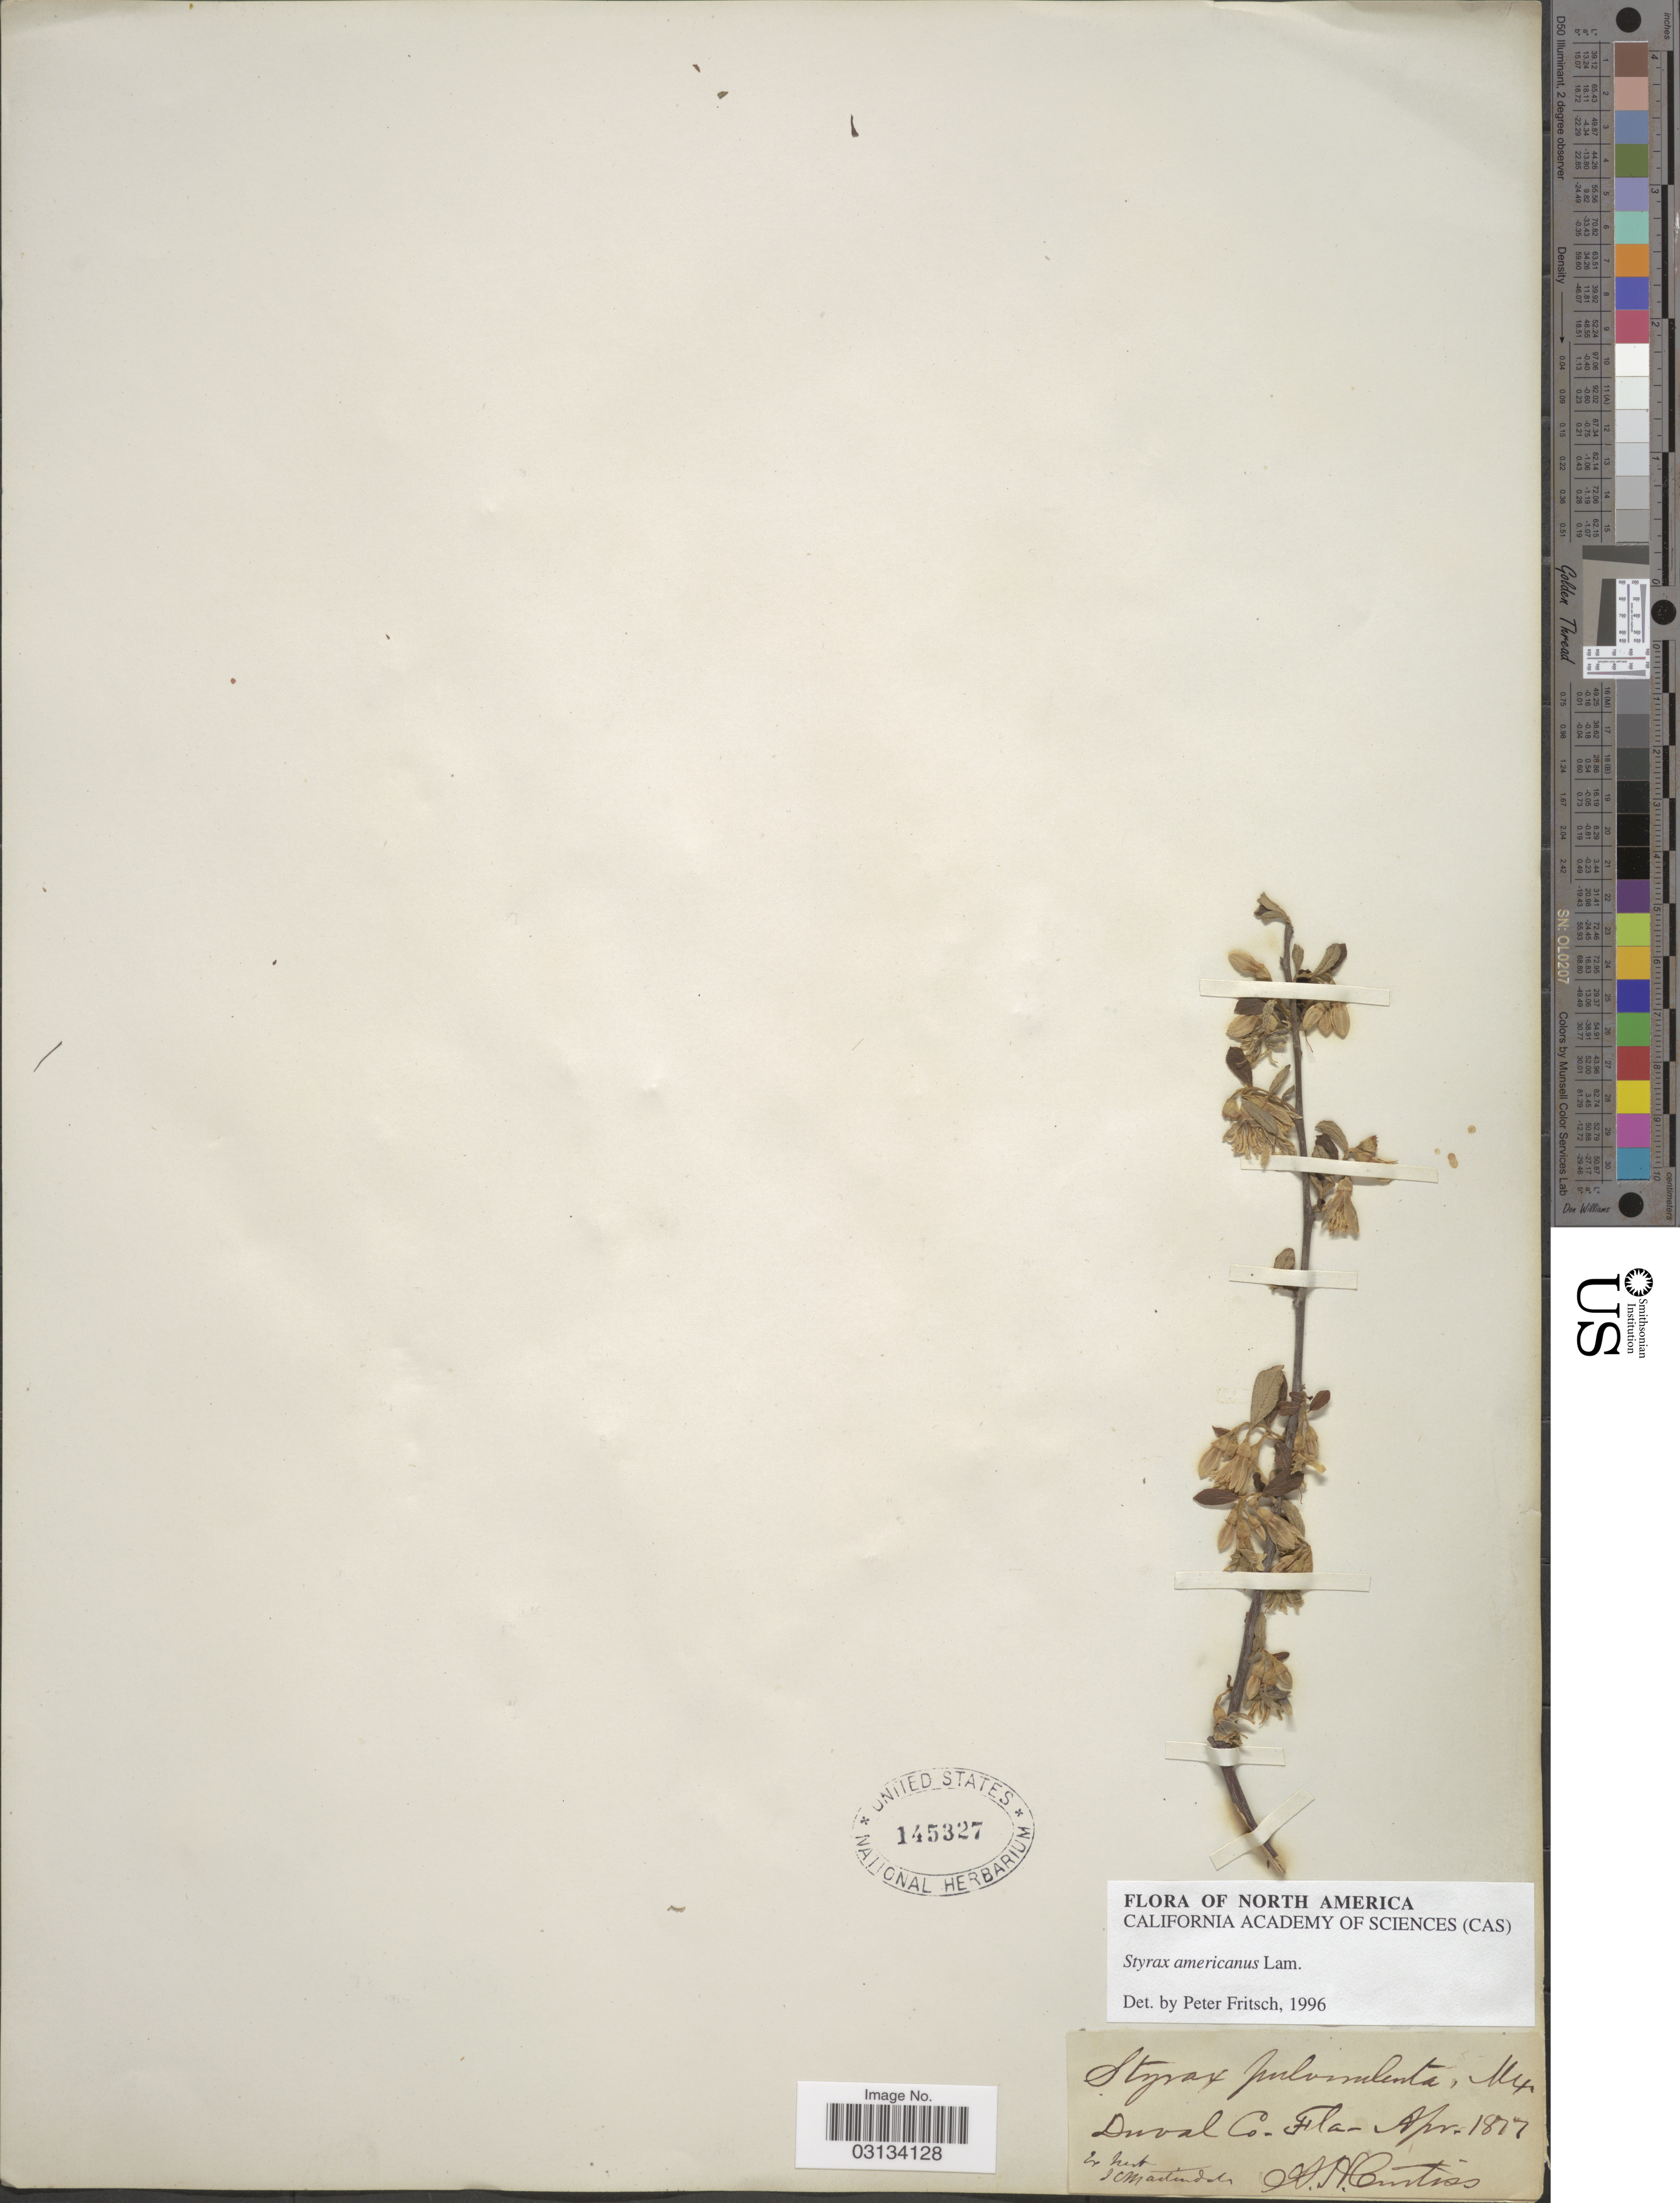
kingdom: Plantae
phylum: Tracheophyta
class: Magnoliopsida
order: Ericales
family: Styracaceae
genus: Styrax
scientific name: Styrax americanus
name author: Lam.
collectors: A. H. Curtiss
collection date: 1877-04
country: United States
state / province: Florida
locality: Duval Co. Fla.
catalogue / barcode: US 145327